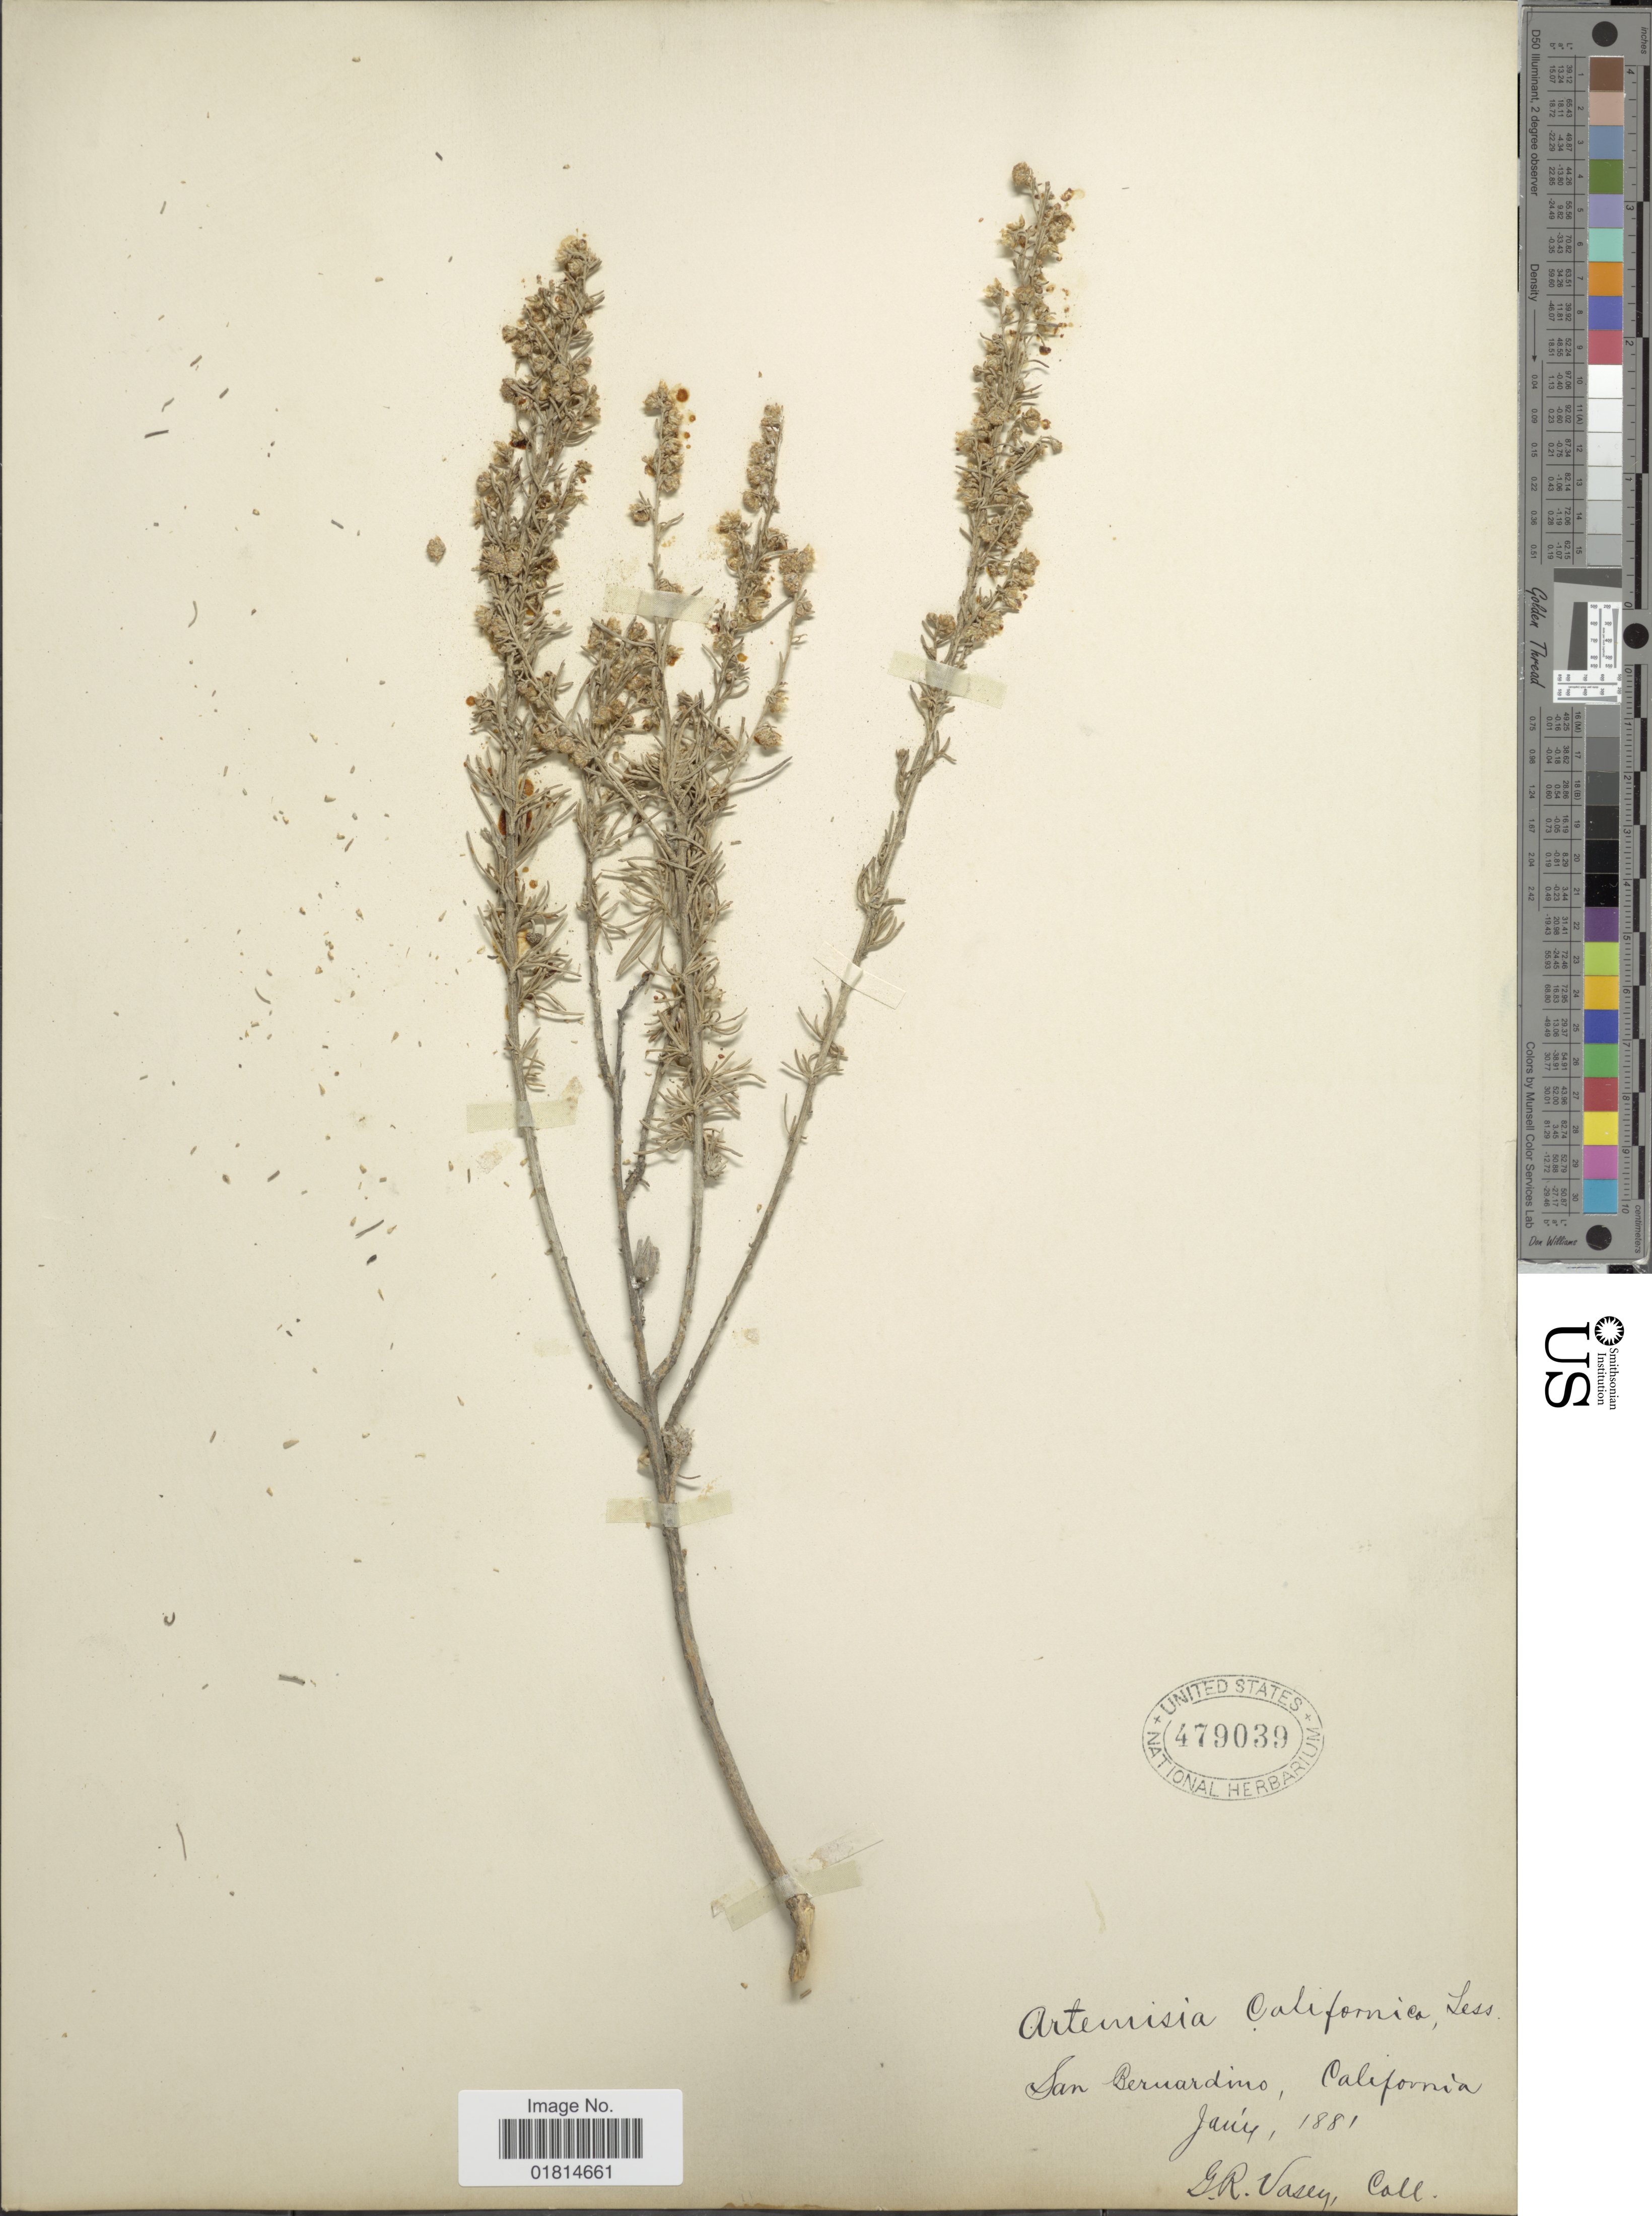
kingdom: Plantae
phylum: Tracheophyta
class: Magnoliopsida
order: Asterales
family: Asteraceae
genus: Artemisia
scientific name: Artemisia californica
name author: Less.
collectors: G. R. Vasey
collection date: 1881-06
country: United States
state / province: California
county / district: San Bernardino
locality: San Bernardino, California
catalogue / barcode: US 479039